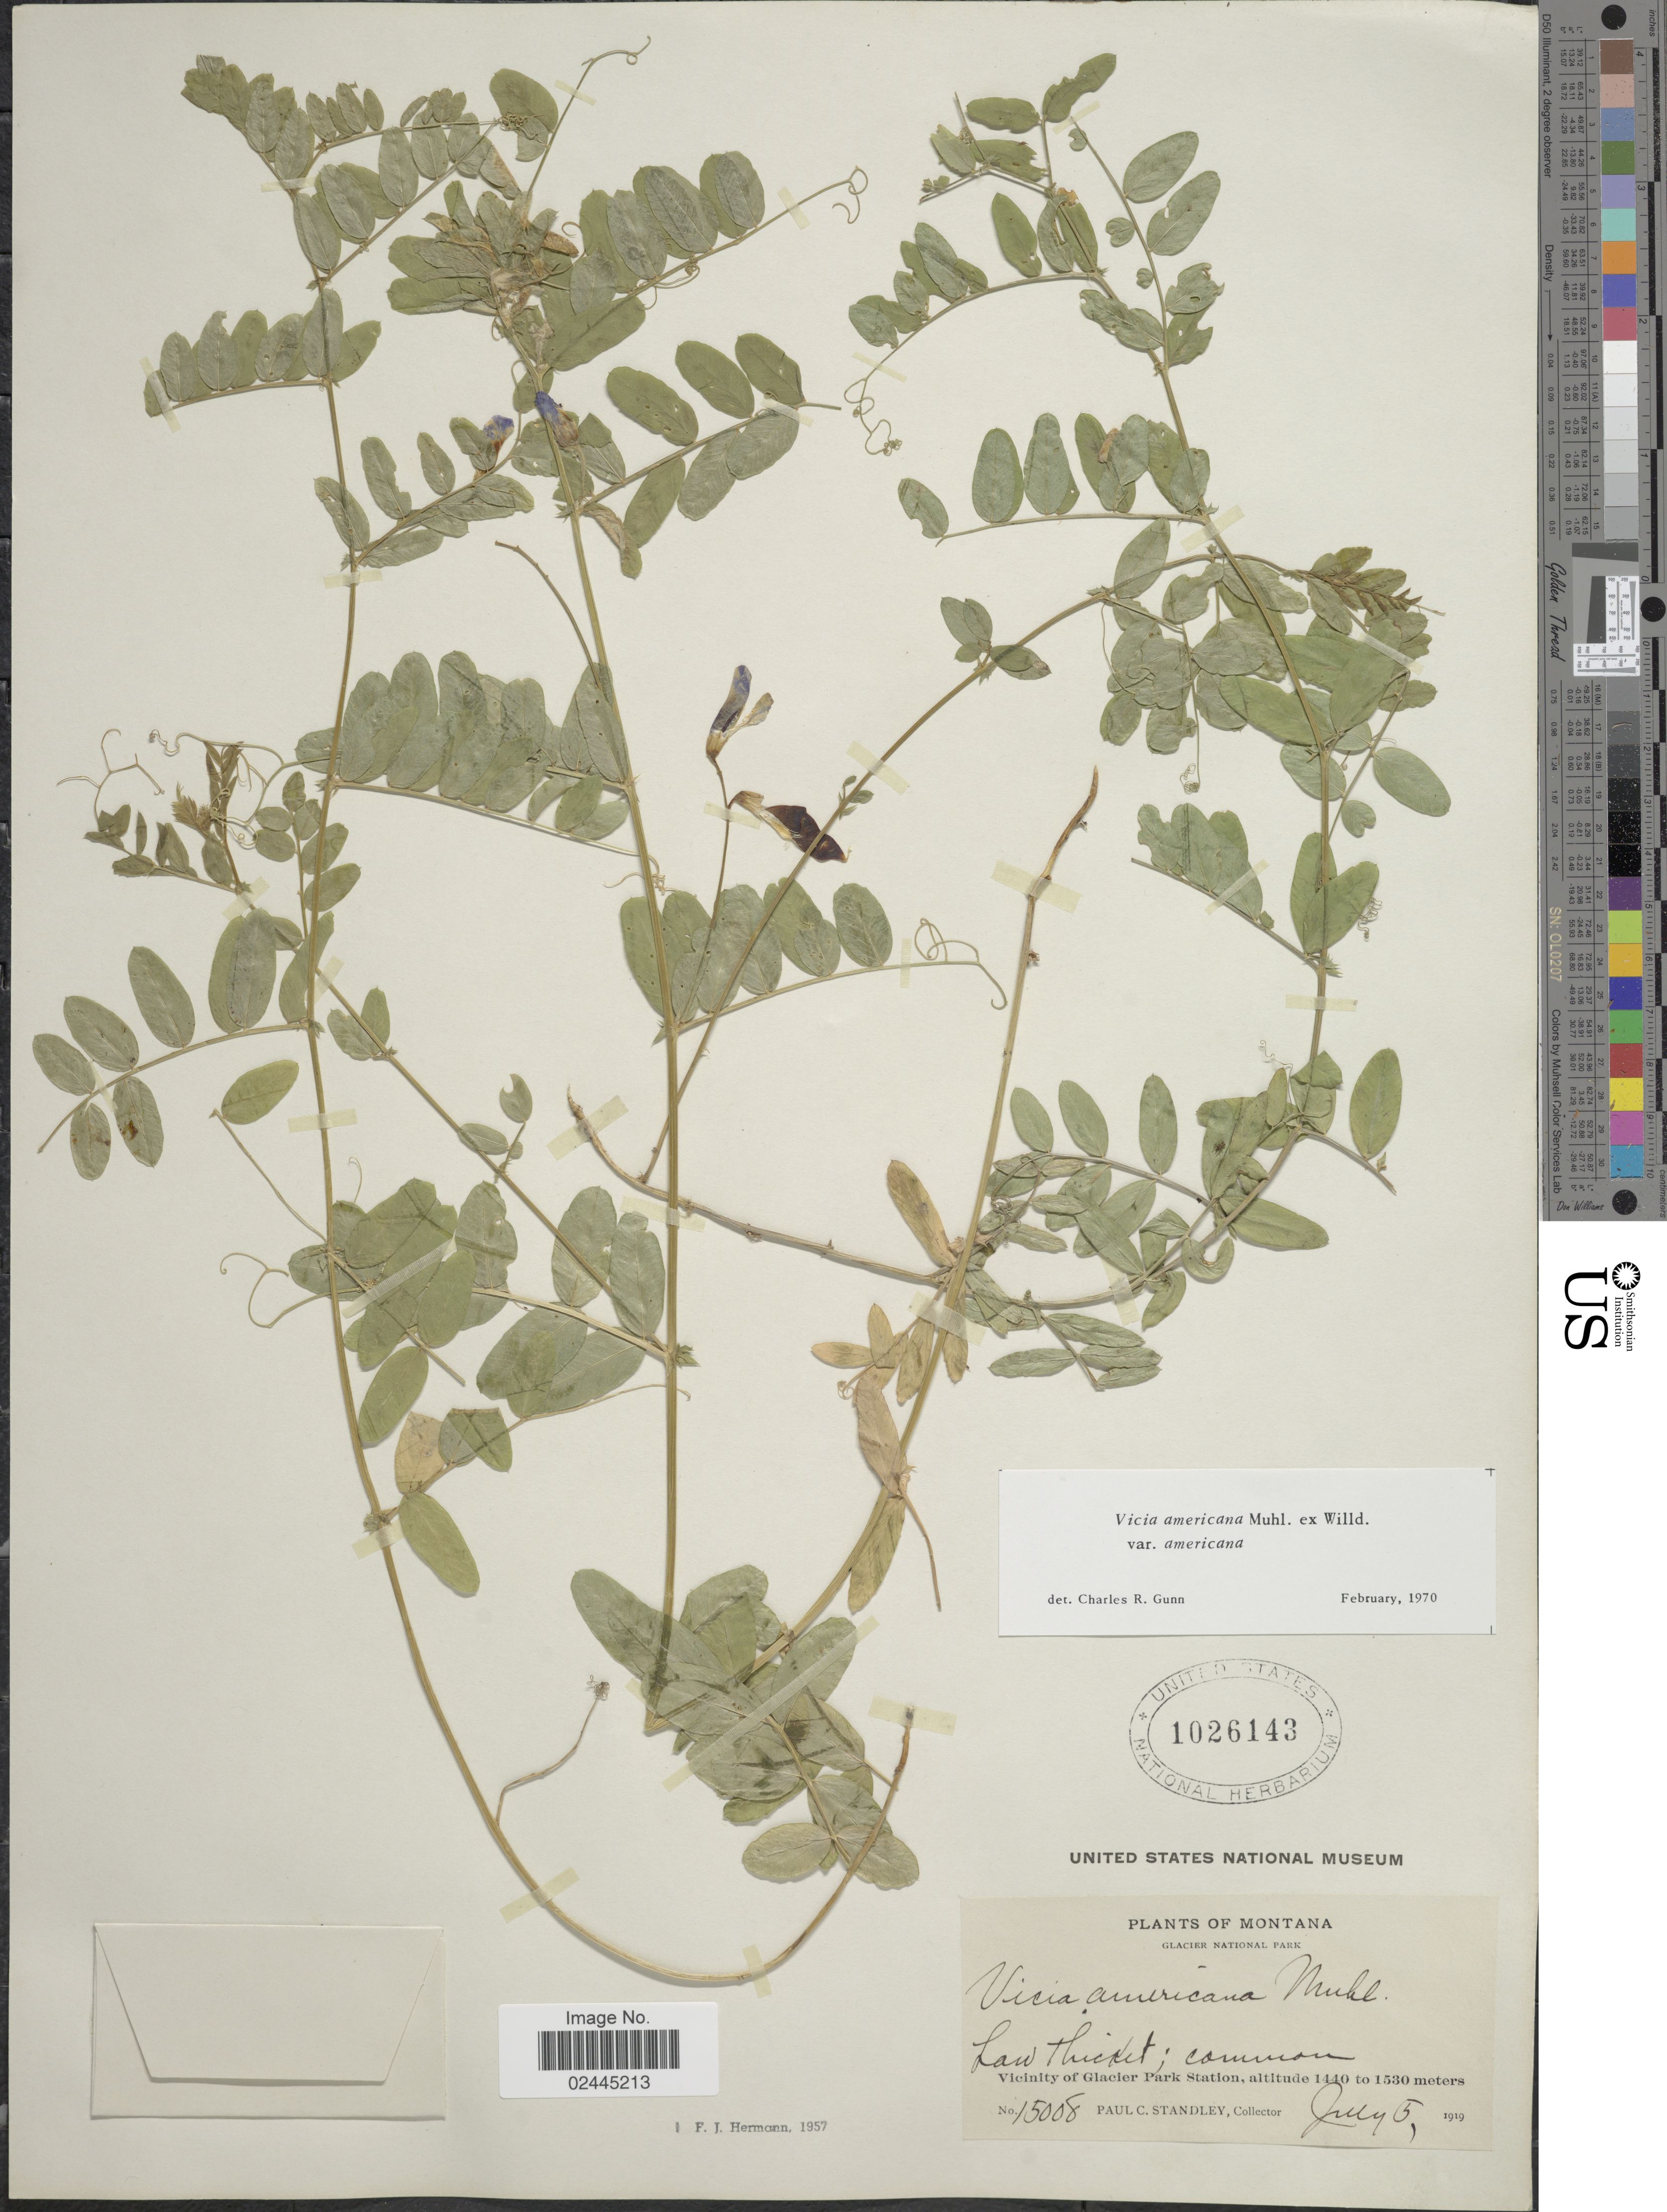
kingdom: Plantae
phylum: Tracheophyta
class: Magnoliopsida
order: Fabales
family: Fabaceae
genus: Vicia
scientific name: Vicia americana var. americana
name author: Muhl. ex Willd.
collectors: P. C. Standley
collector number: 15008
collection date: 1919-07-05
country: United States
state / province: Montana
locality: Glacier National Park. Vicinity of Glacier Park Station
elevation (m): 1440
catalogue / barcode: US 1026143